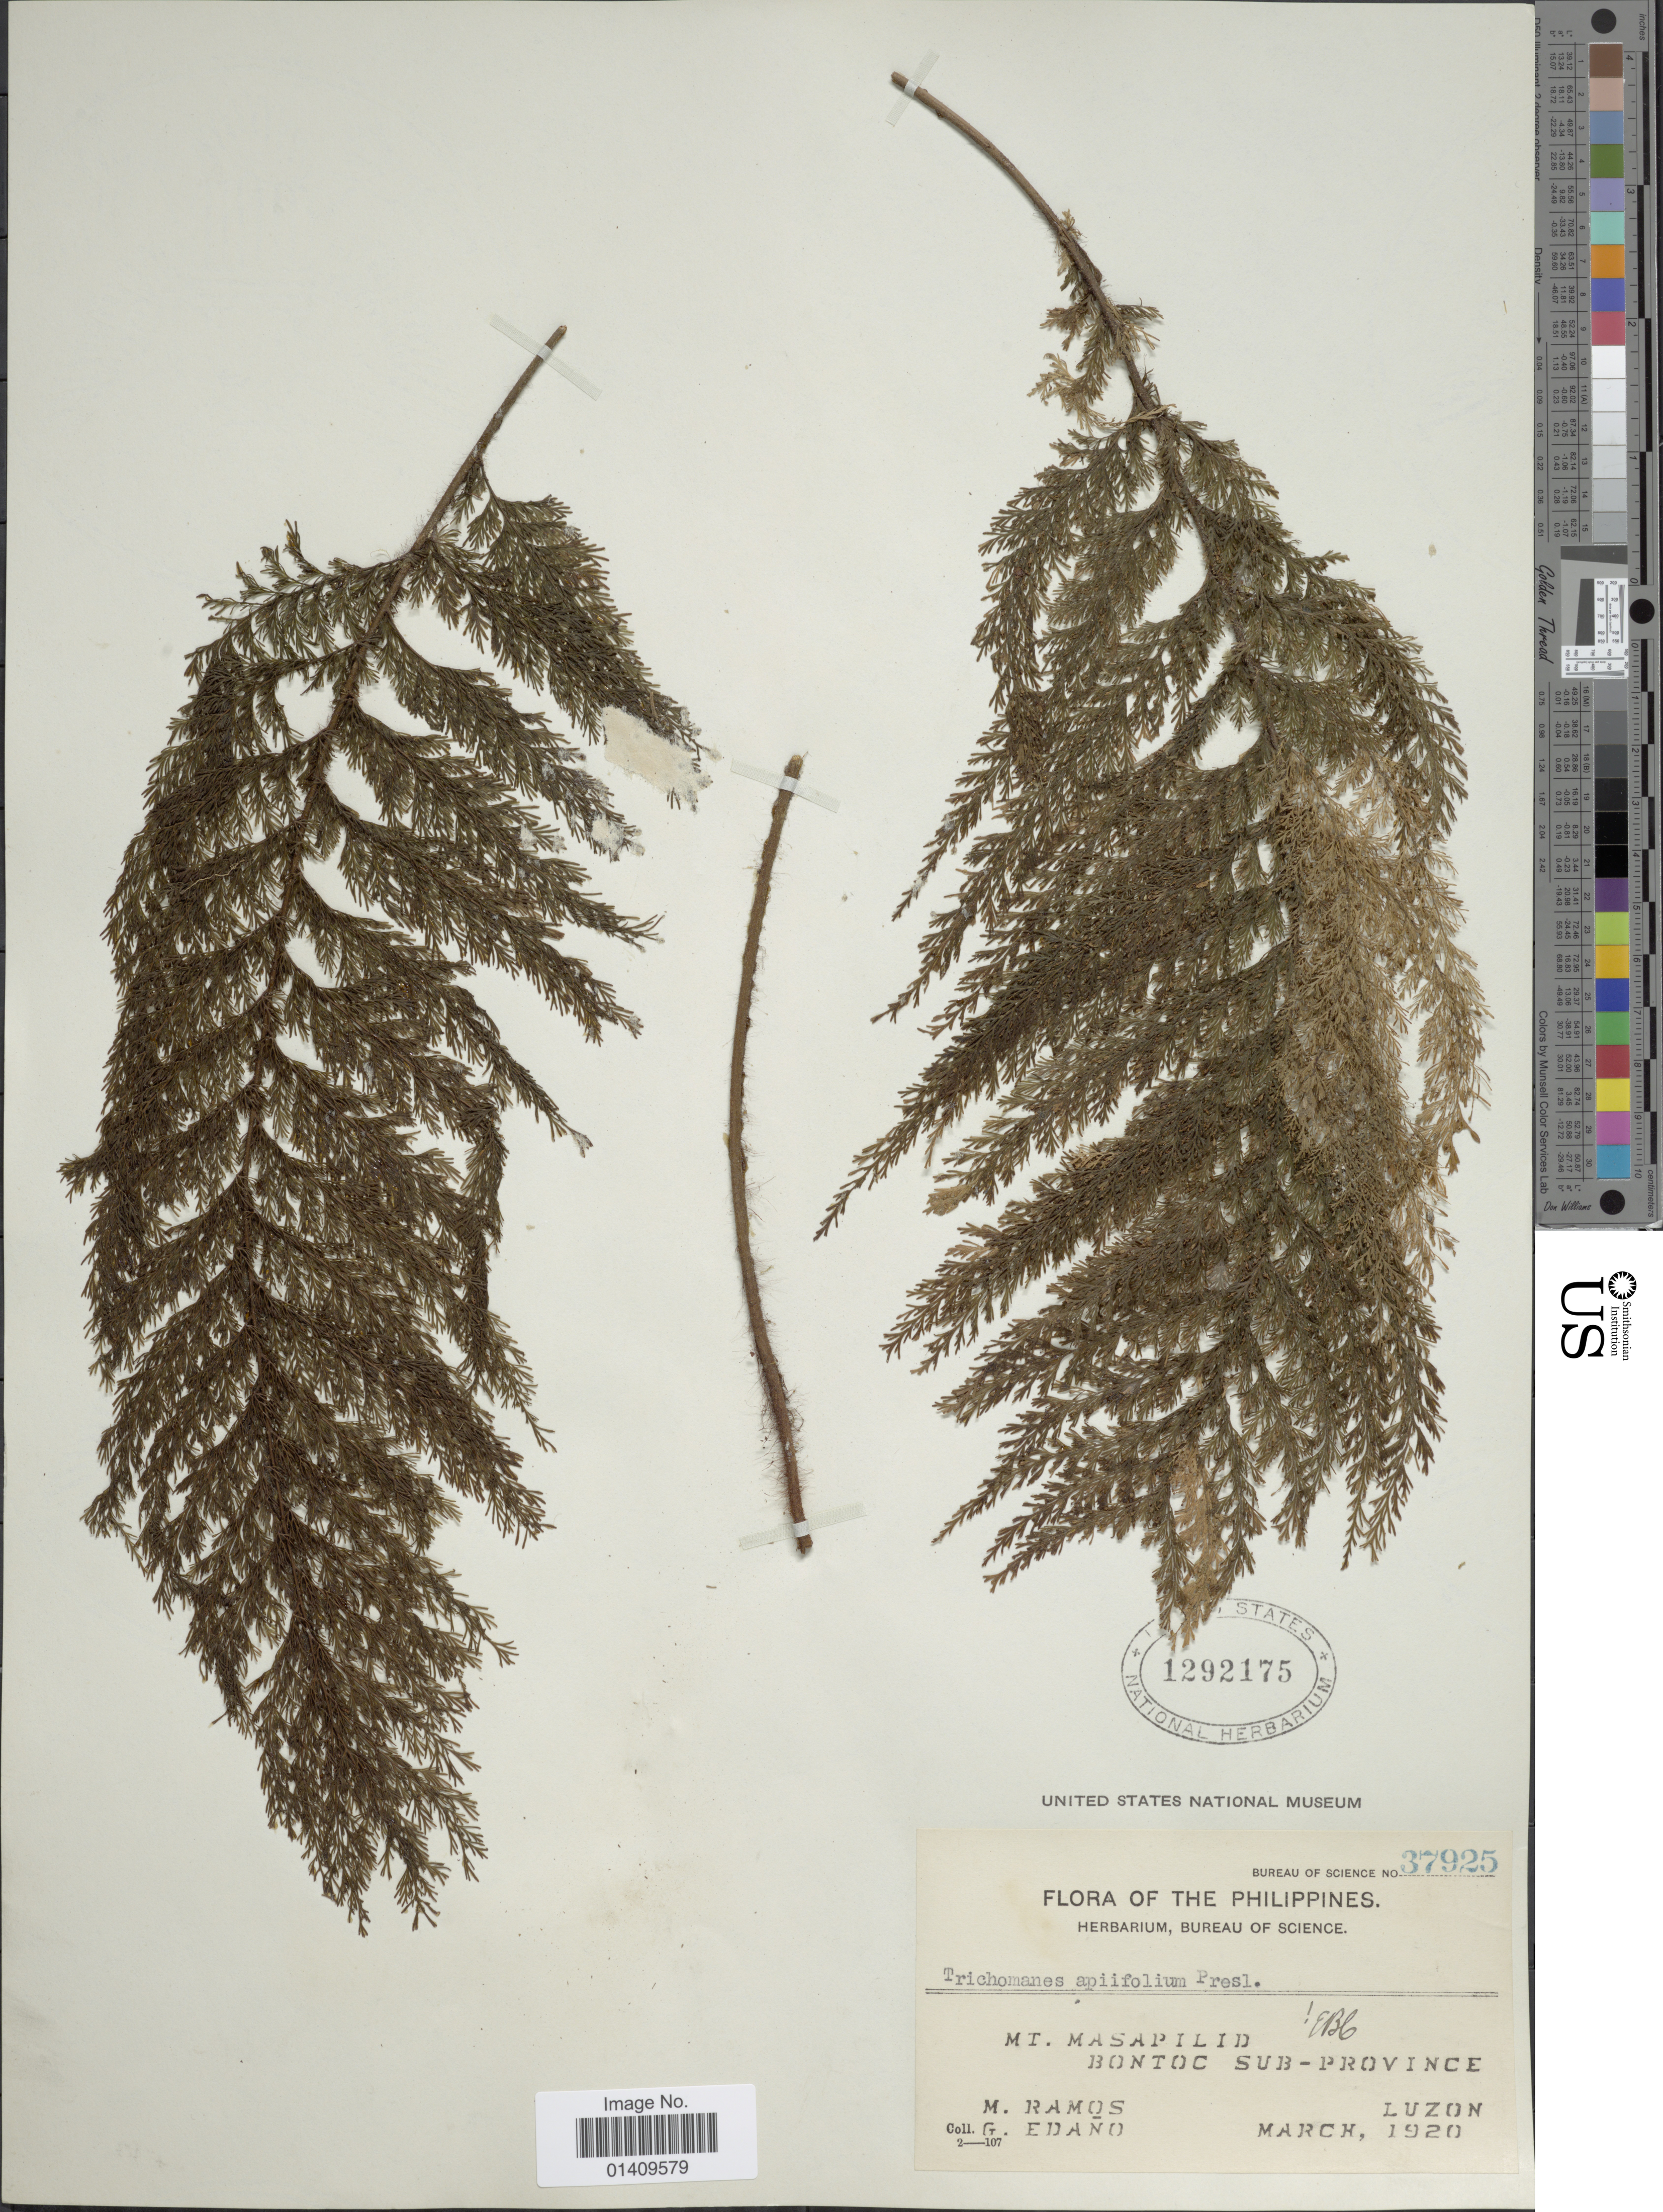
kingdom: Plantae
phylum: Tracheophyta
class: Polypodiopsida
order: Hymenophyllales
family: Hymenophyllaceae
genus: Callistopteris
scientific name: Callistopteris apiifolia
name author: (C. Presl) Copel.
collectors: M. Ramos & G. Edaño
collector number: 37925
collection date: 1920-03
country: Philippines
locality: Mt. Maspilid Bontoc sub province Luzon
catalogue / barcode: US 1292175